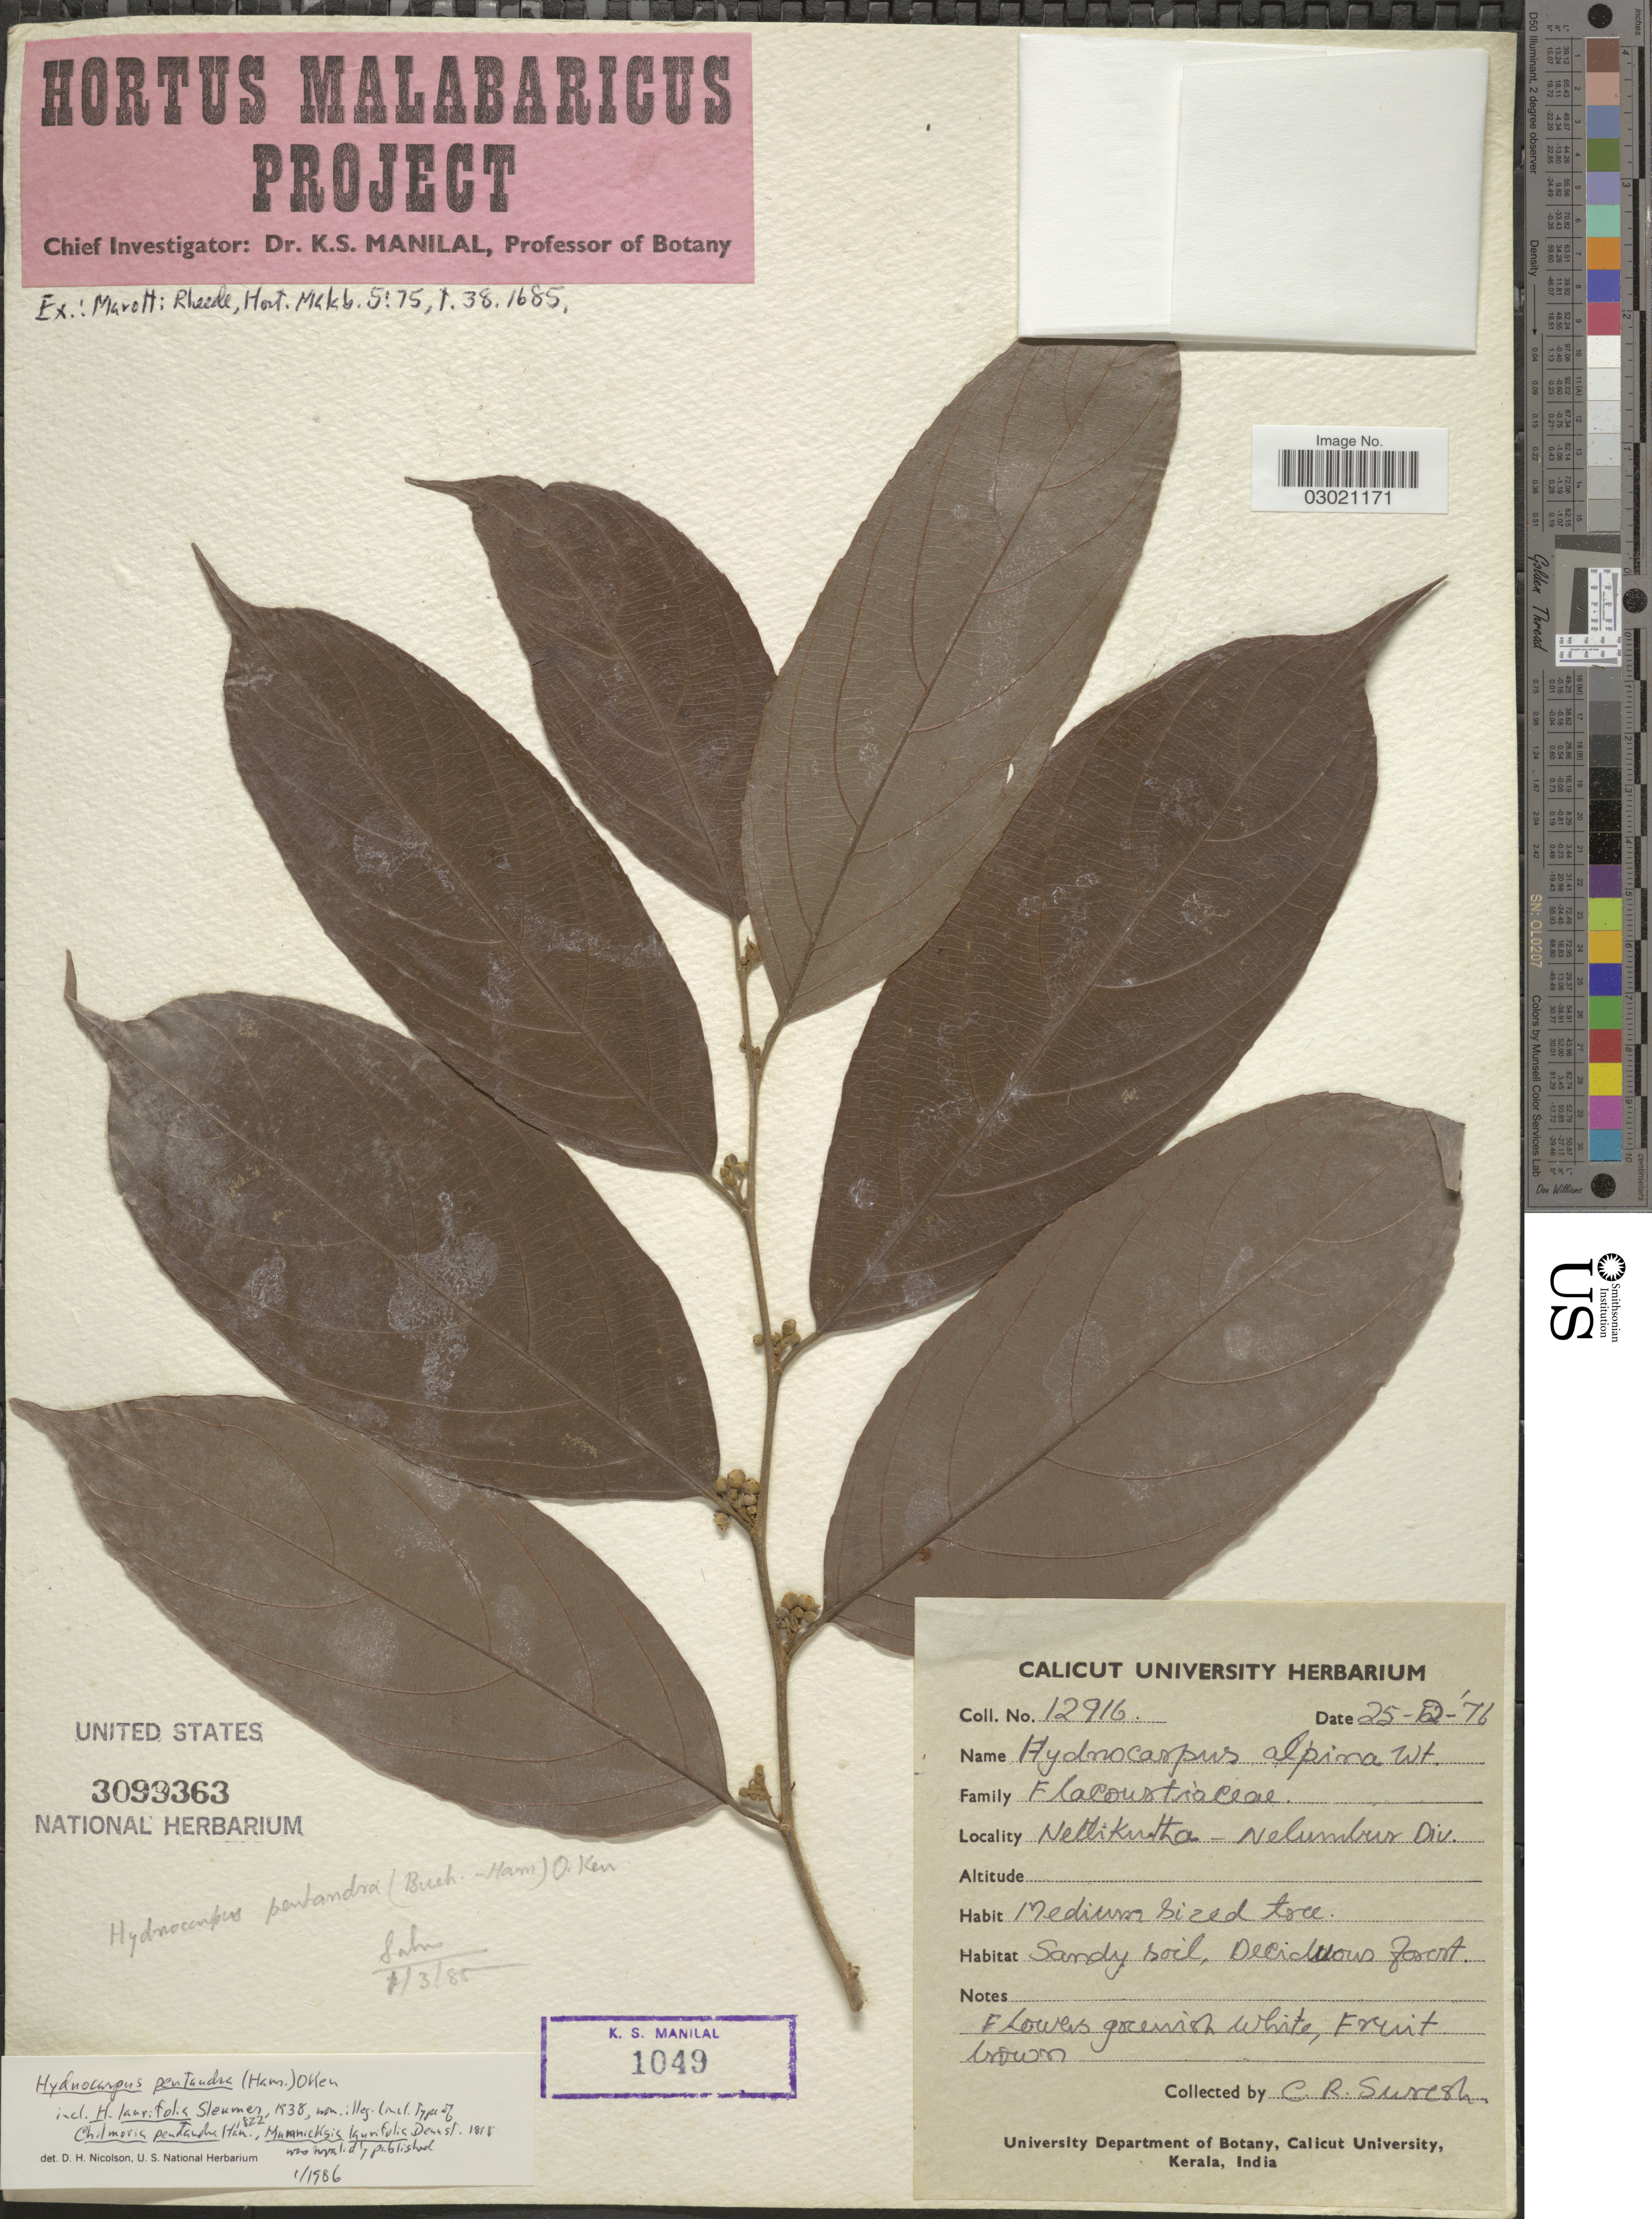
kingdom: Plantae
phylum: Tracheophyta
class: Magnoliopsida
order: Malpighiales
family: Achariaceae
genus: Hydnocarpus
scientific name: Hydnocarpus pentandrus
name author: (Buch.-Ham.) Oken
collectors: C. Suresh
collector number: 12916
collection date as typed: Transcribed d/m/y: 25/12/76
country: India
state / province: Kerala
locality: Nellikutha- Nelumbur Div.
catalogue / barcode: US 3099363